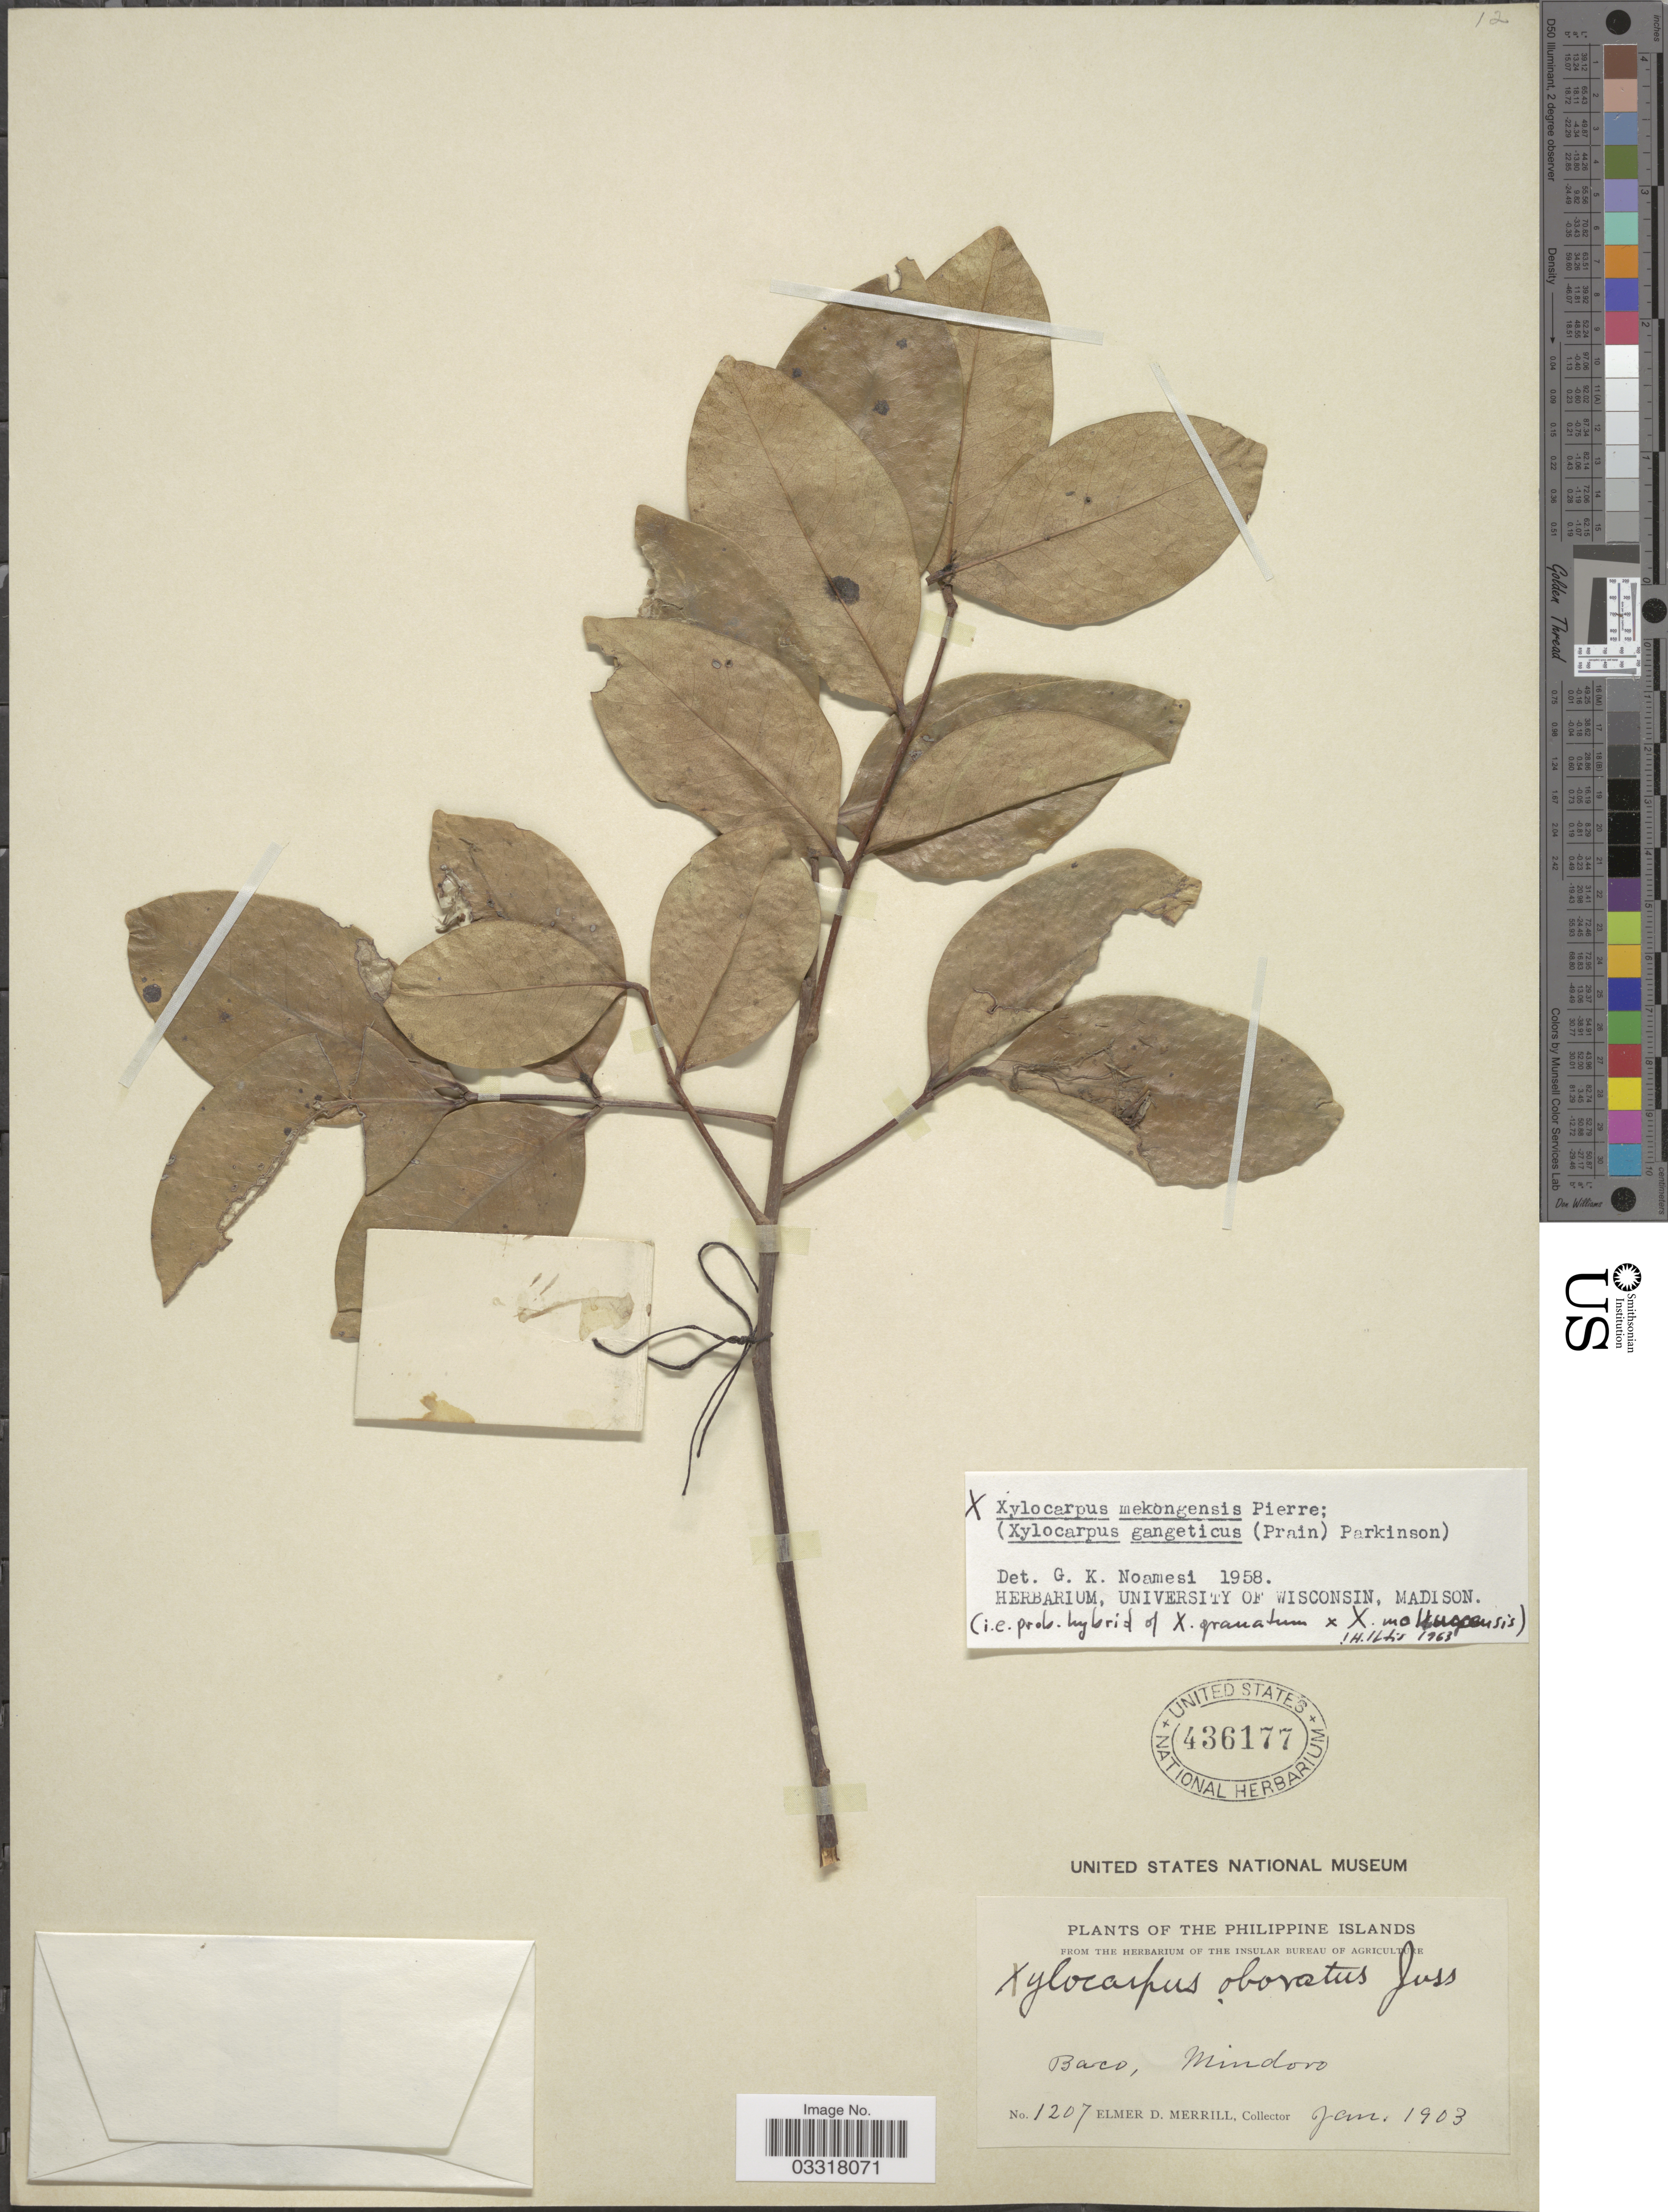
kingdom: Plantae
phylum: Tracheophyta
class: Magnoliopsida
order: Sapindales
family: Meliaceae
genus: Xylocarpus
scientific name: Xylocarpus mekongensis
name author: Pierre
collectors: E. D. Merrill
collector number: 1207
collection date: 1903-01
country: Philippines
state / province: Mimaropa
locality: The Philippine Islands. Baco, Mindoro.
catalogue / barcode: US 436177